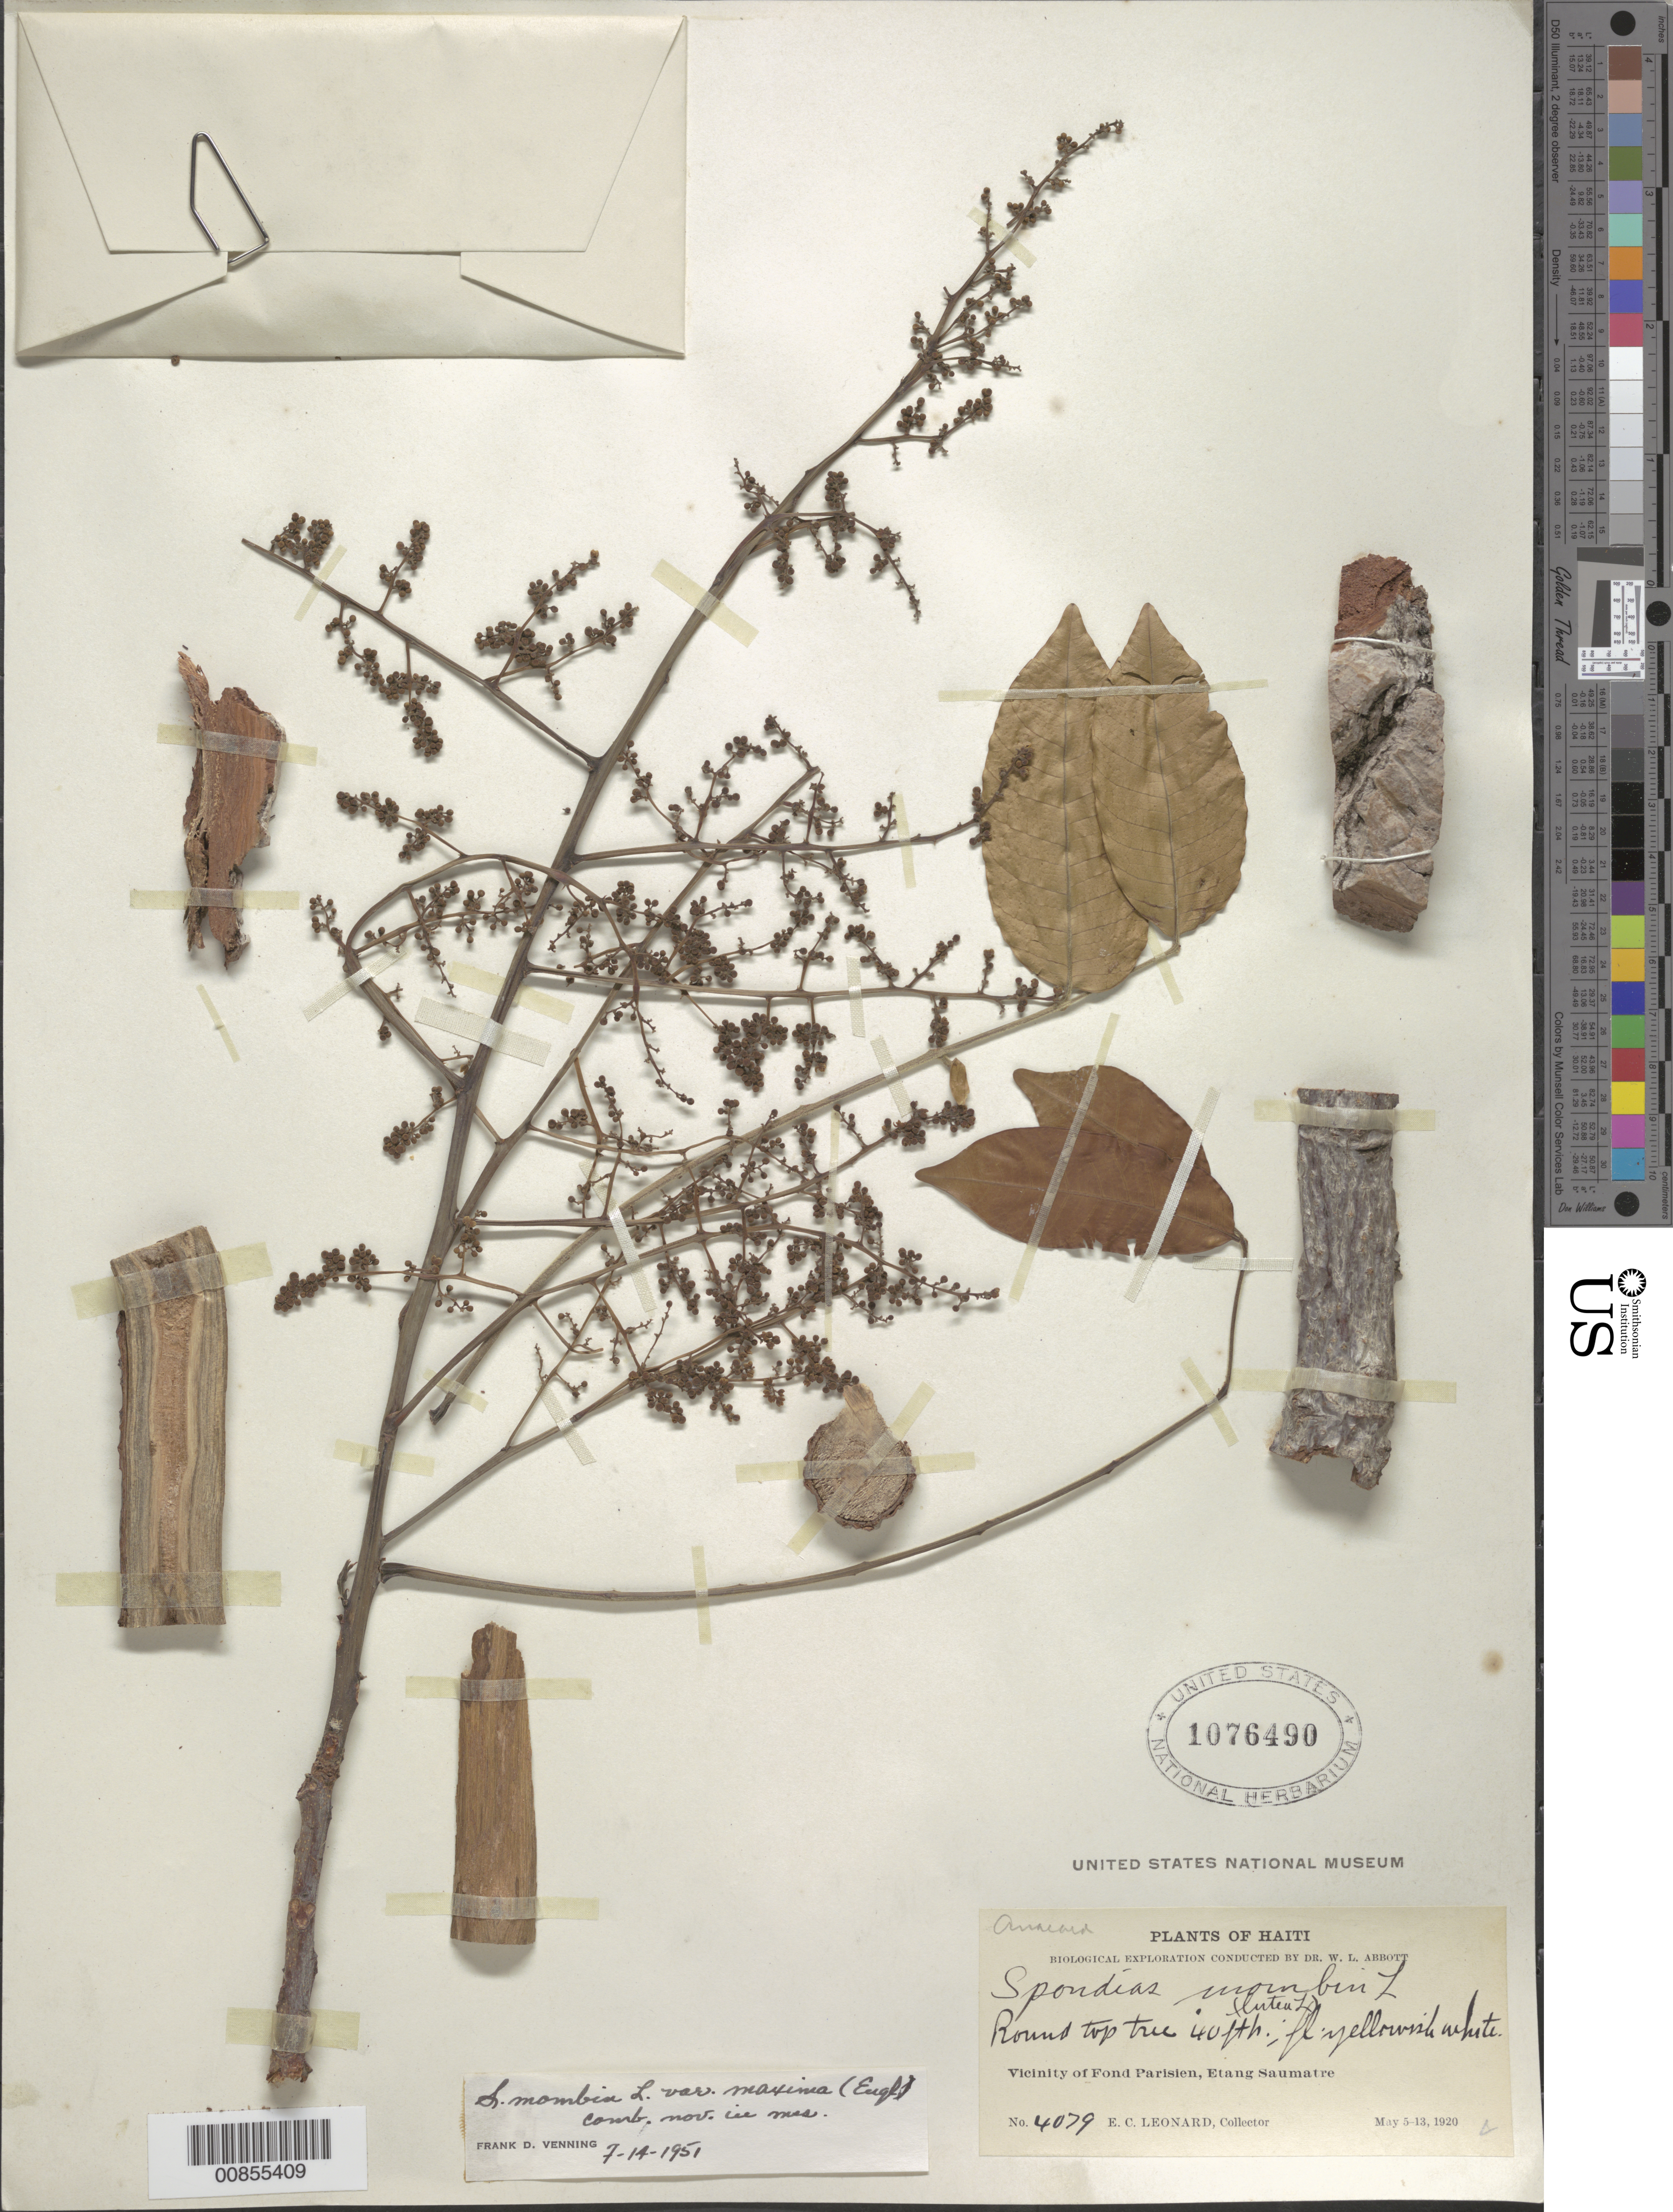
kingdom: Plantae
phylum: Tracheophyta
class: Magnoliopsida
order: Sapindales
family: Anacardiaceae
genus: Spondias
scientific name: Spondias mombin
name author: L.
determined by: Venning, F. D.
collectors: E. C. Leonard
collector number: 4079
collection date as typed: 05 May 1920 to 13 May 1920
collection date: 1920-05-05/1920-05-13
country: Haiti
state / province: Ouest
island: Hispaniola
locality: Vicinity of Fond Parisien, Etang Saumatre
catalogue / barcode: US 1076490